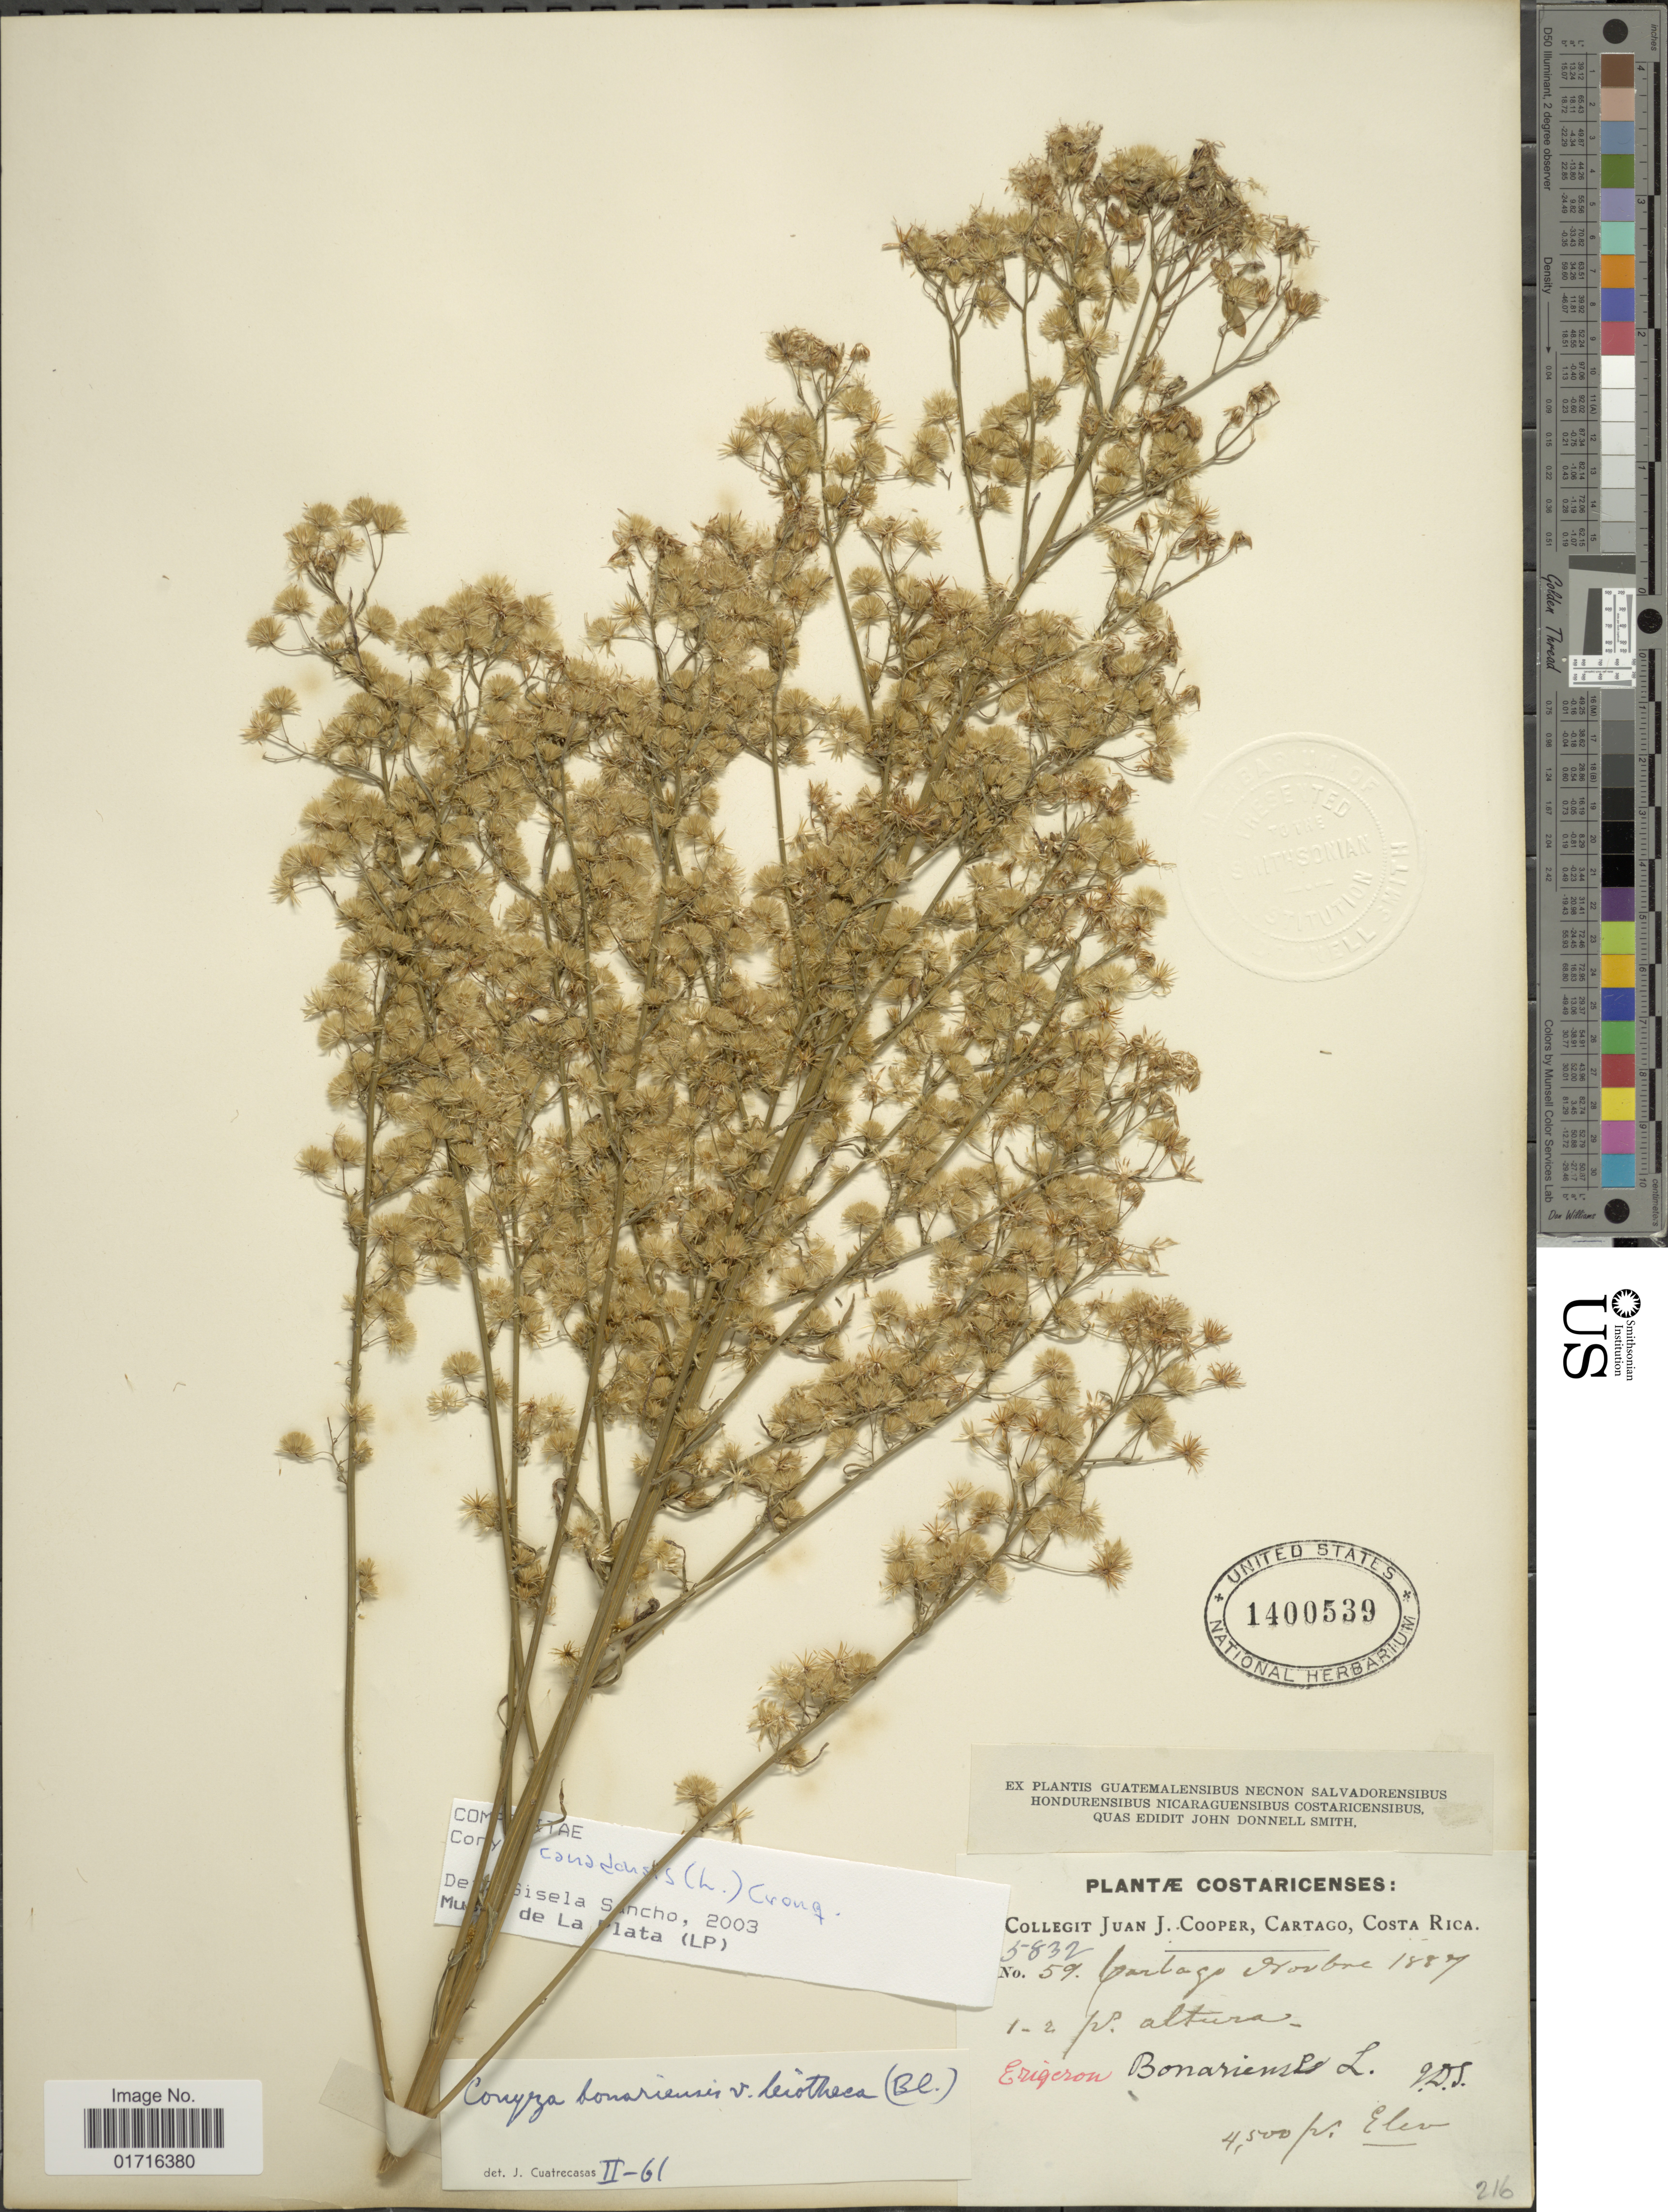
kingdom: Plantae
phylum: Tracheophyta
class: Magnoliopsida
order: Asterales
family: Asteraceae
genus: Conyza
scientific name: Conyza canadensis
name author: (L.) Cronq.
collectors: J. J. Cooper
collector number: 5832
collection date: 1887-11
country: Costa Rica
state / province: Cartago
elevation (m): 1372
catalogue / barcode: US 1400539